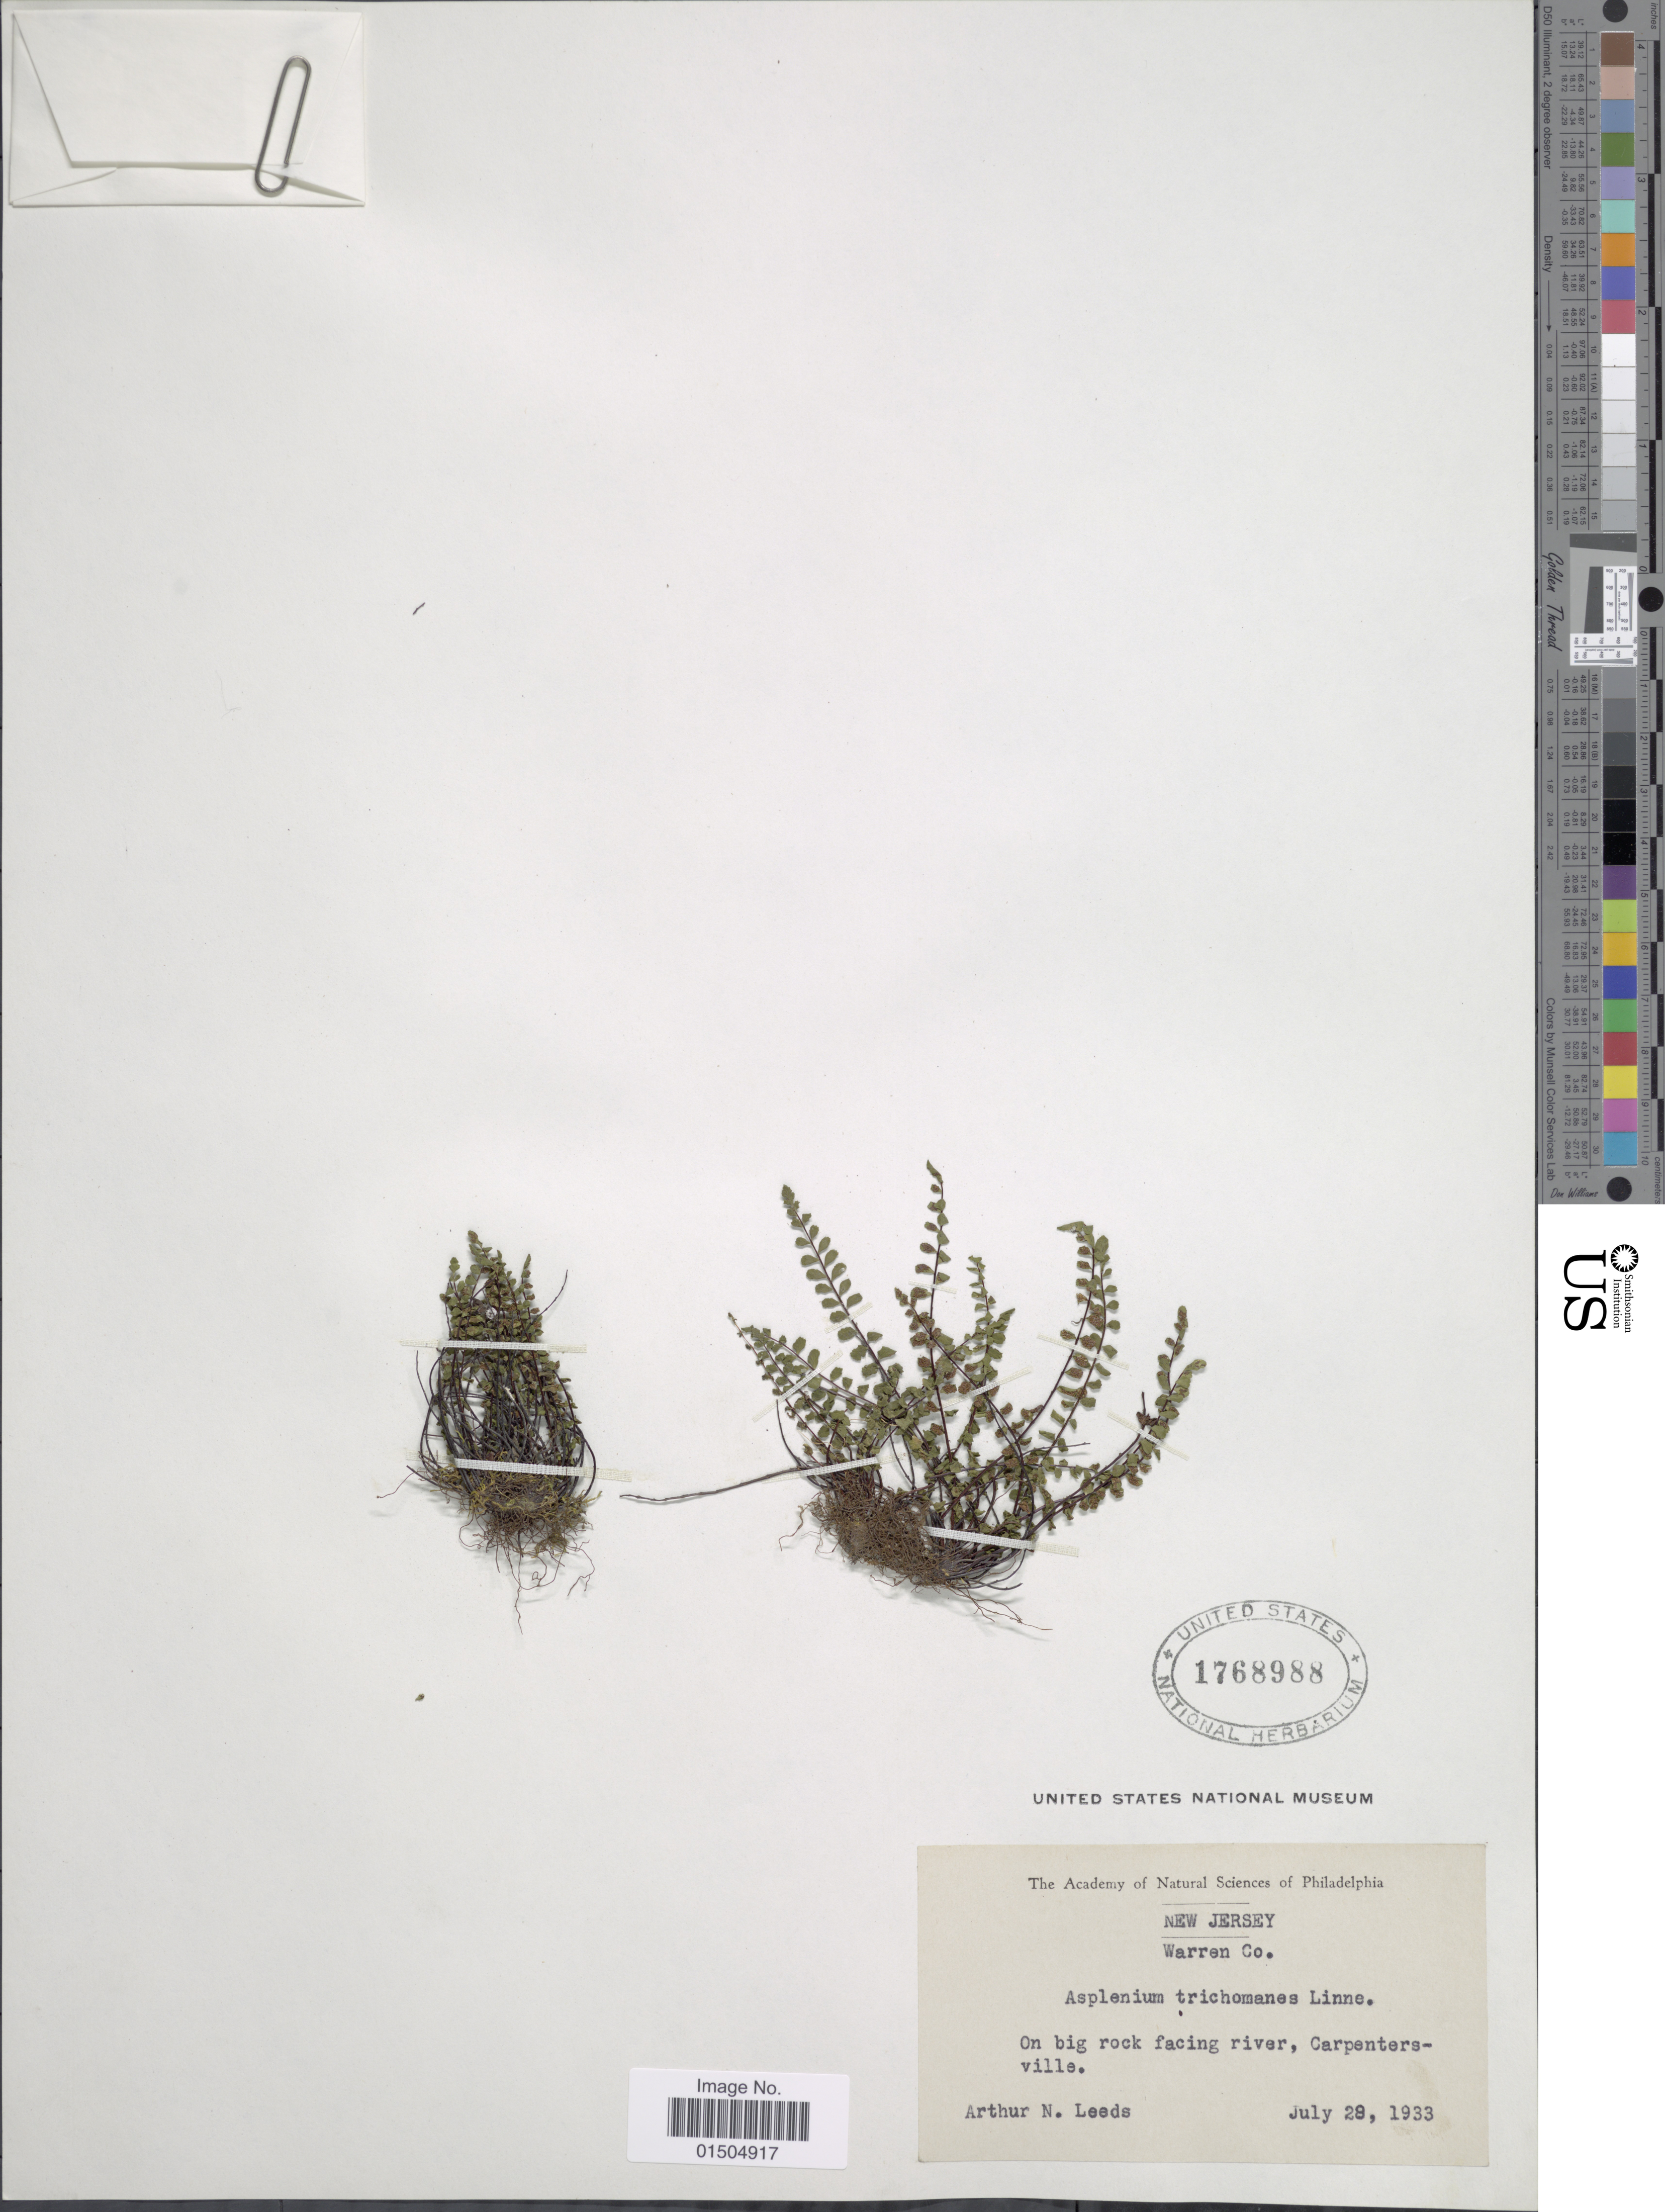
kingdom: Plantae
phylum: Tracheophyta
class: Polypodiopsida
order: Polypodiales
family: Aspleniaceae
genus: Asplenium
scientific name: Asplenium trichomanes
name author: L.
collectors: A. N. Leeds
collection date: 1933-07-28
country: United States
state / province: New Jersey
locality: Warren Co. On big rock facing river, Carpentersville.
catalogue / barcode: US 1768988